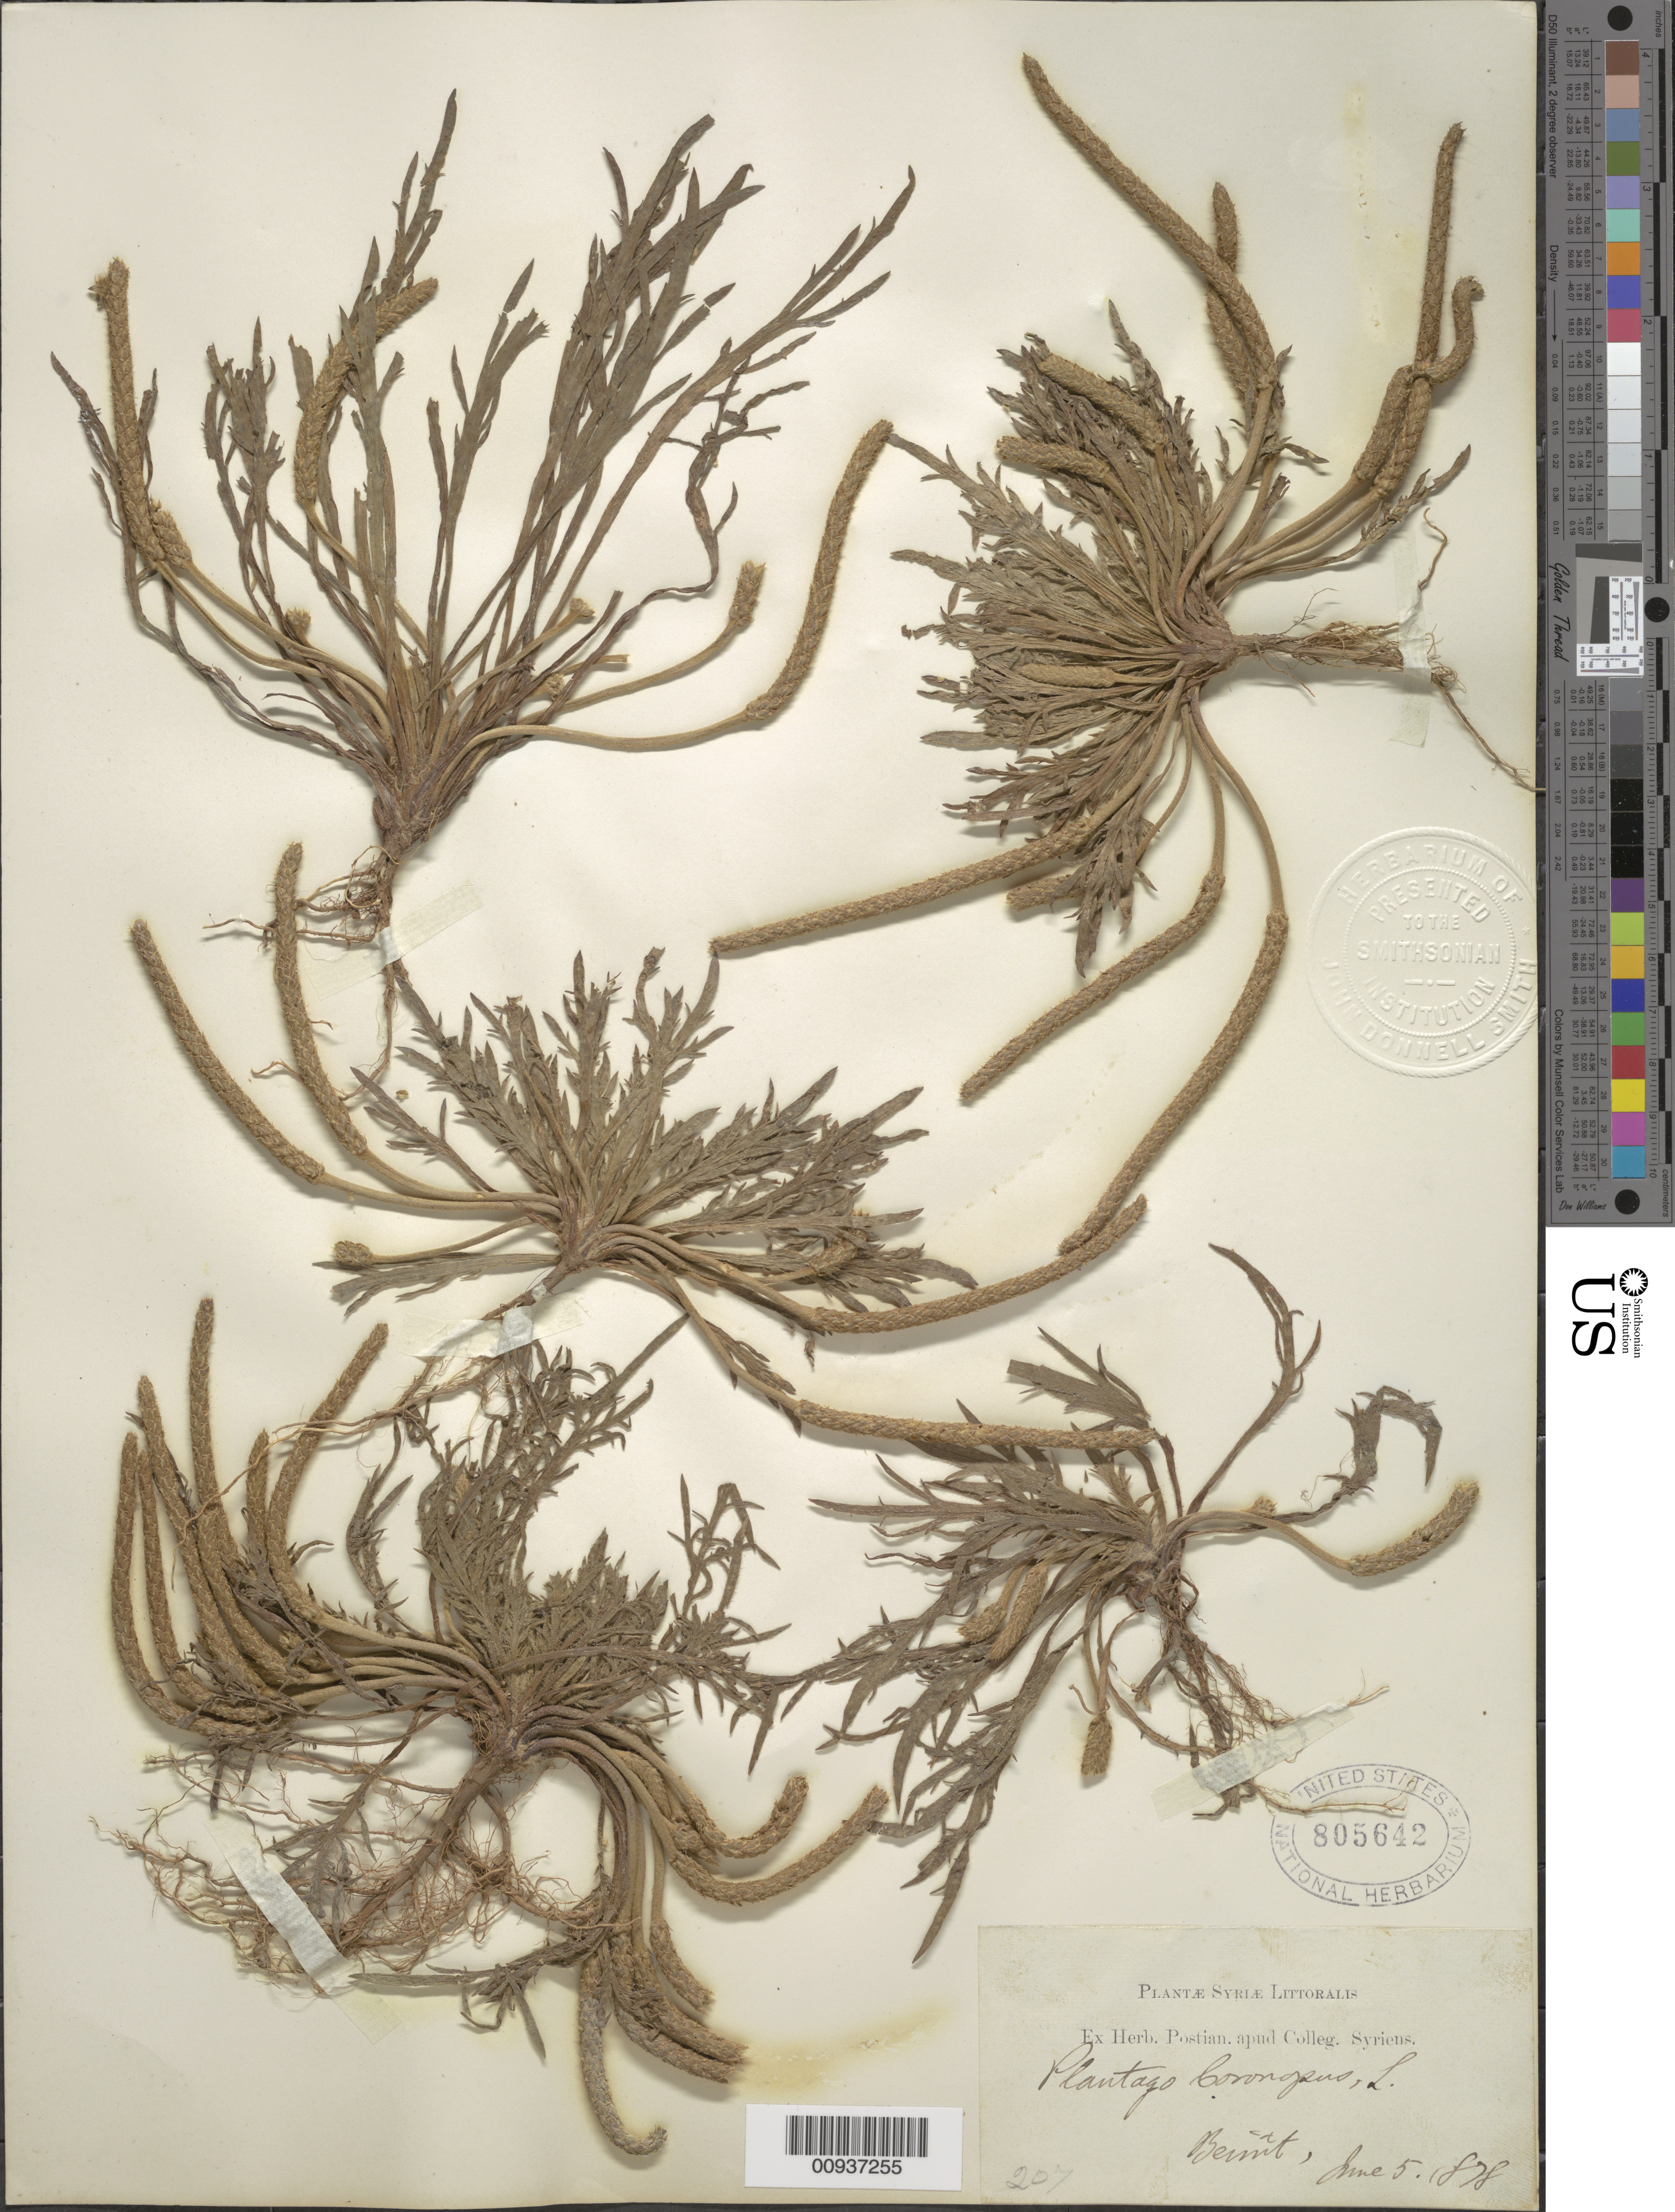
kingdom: Plantae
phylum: Tracheophyta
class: Magnoliopsida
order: Lamiales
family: Plantaginaceae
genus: Plantago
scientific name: Plantago coronopus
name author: L.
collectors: -. Postian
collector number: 207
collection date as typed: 05 Jun 1878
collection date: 1878-06-05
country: Lebanon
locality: Beirut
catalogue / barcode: US 805642